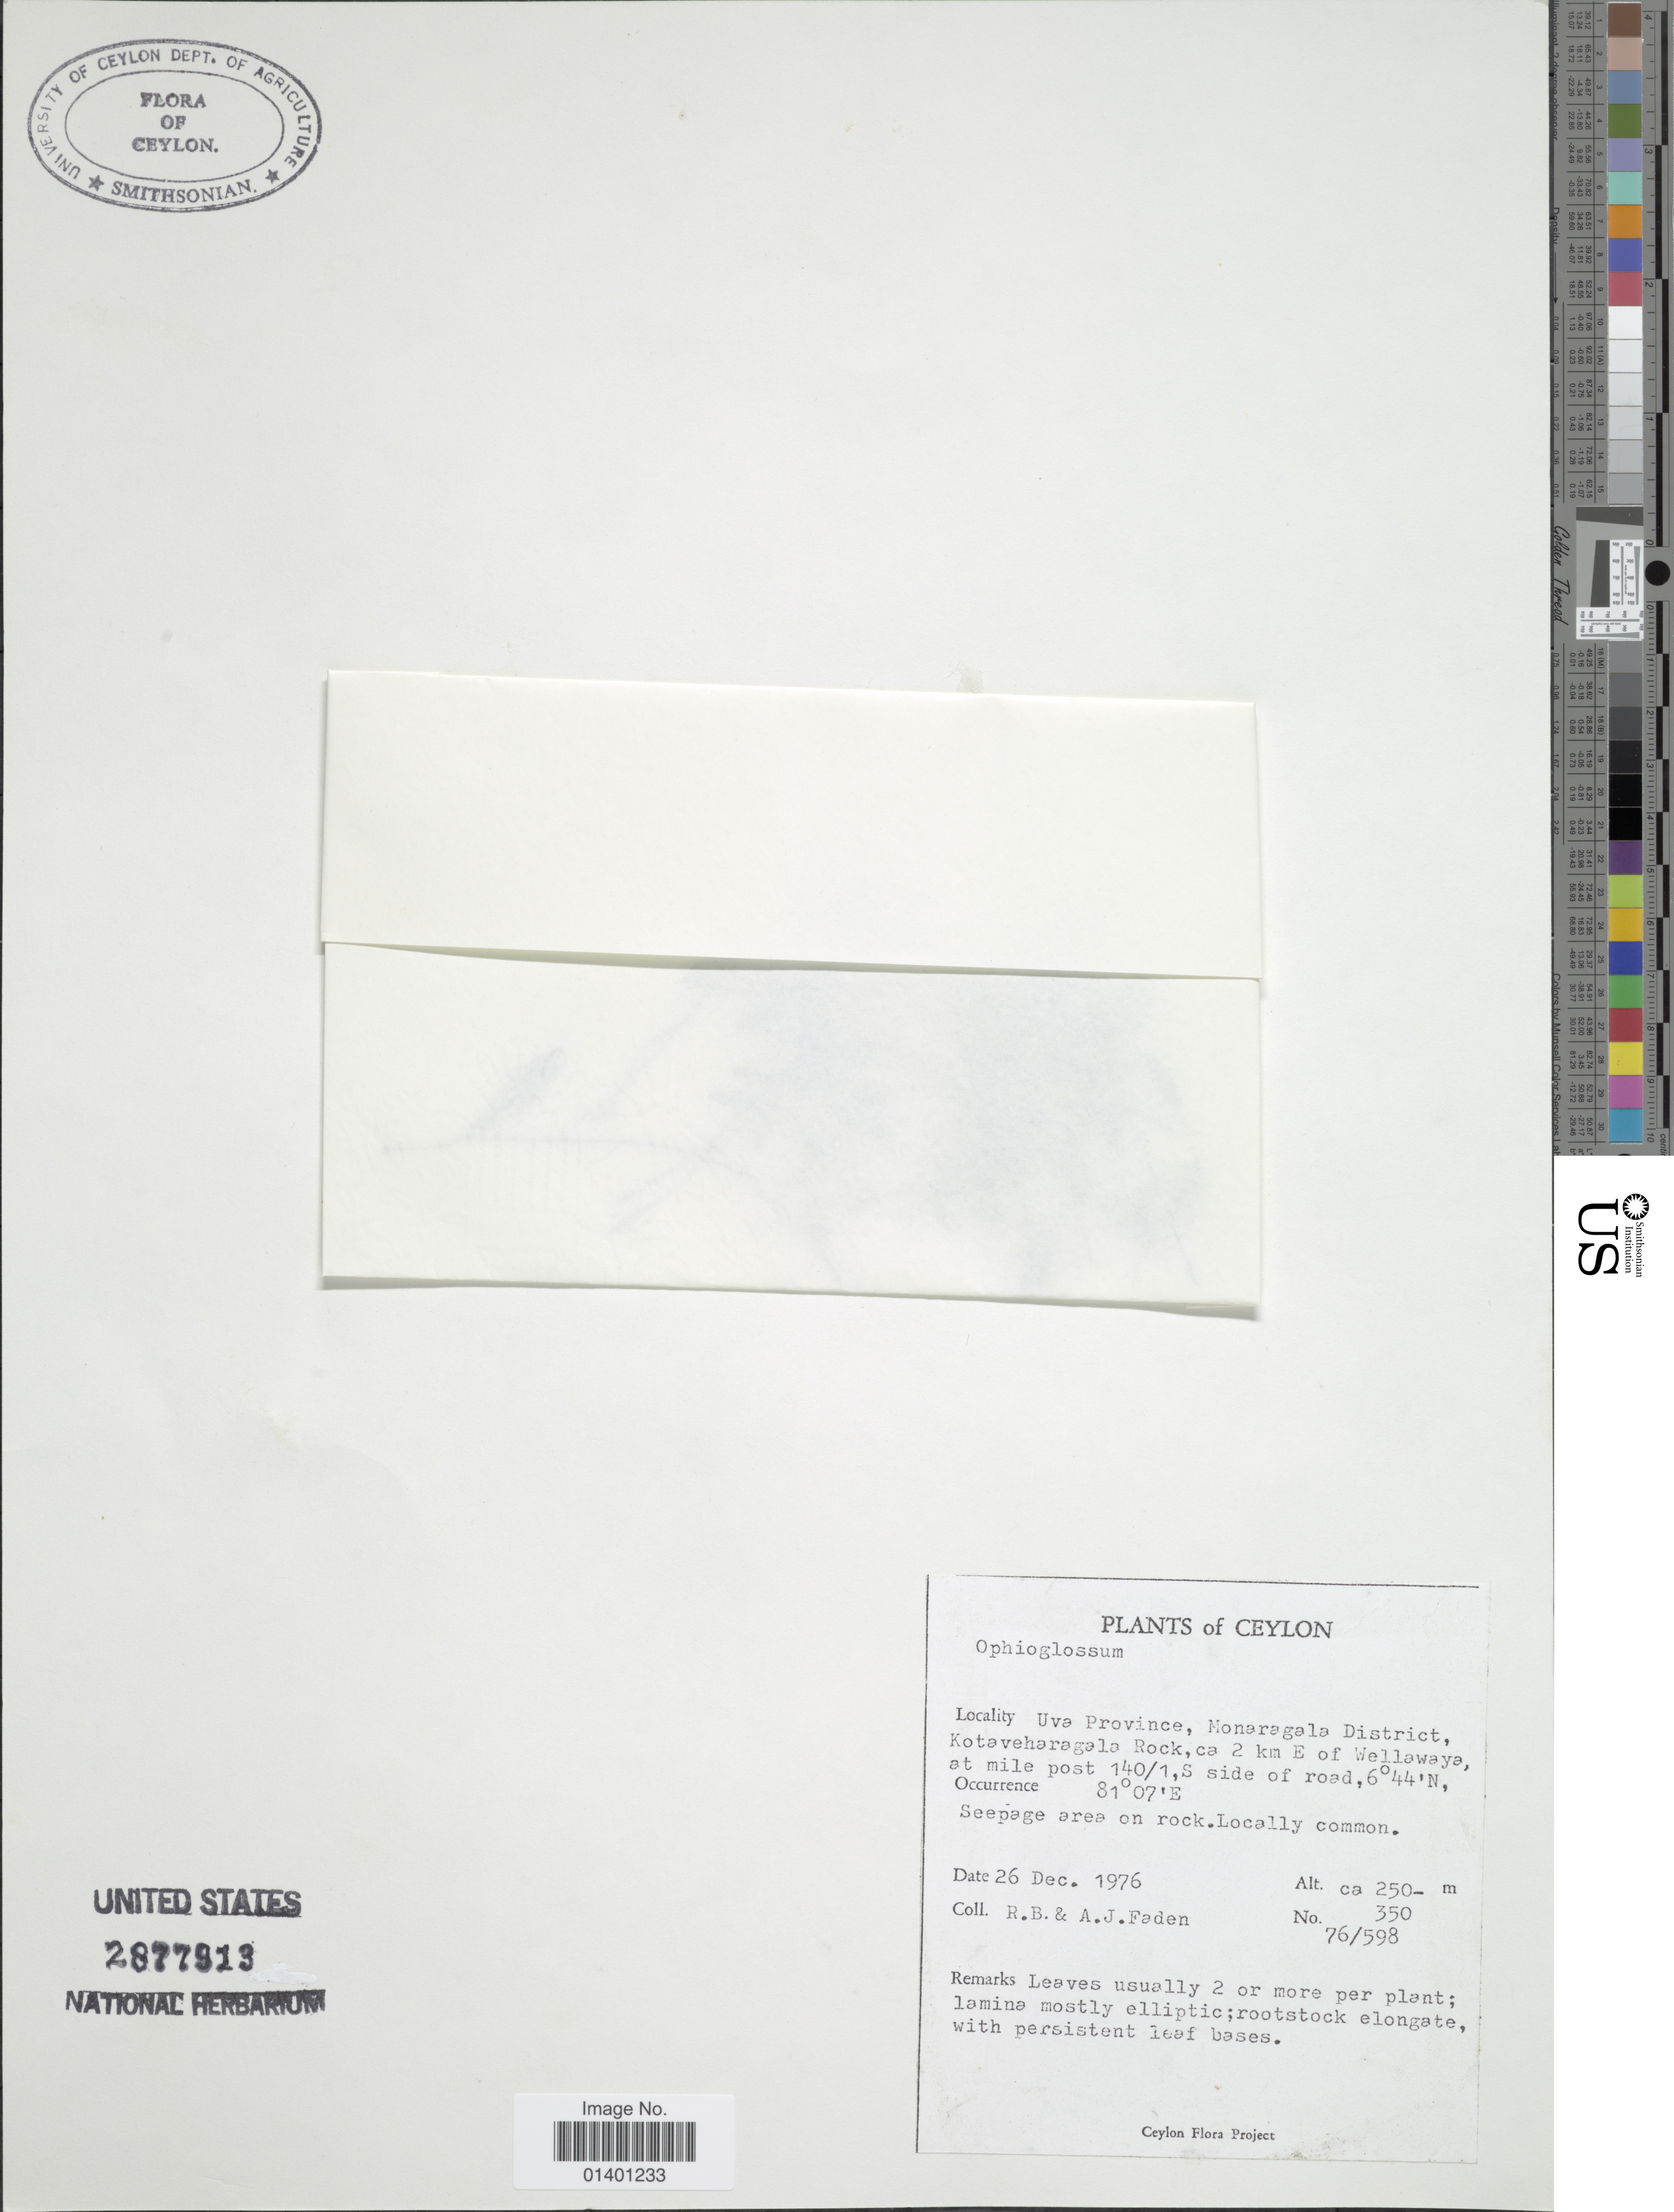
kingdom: Plantae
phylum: Tracheophyta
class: Polypodiopsida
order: Ophioglossales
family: Ophioglossaceae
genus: Ophioglossum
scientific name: Ophioglossum sp.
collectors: R. B. Faden & A. J. Faden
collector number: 76/598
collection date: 1976-12-26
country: Sri Lanka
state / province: Uva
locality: Monaragala District, Kotaveharagala Rock, ca 2 km E of Wellawaya at mile post 140/1, S side of road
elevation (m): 250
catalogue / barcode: US 2877913